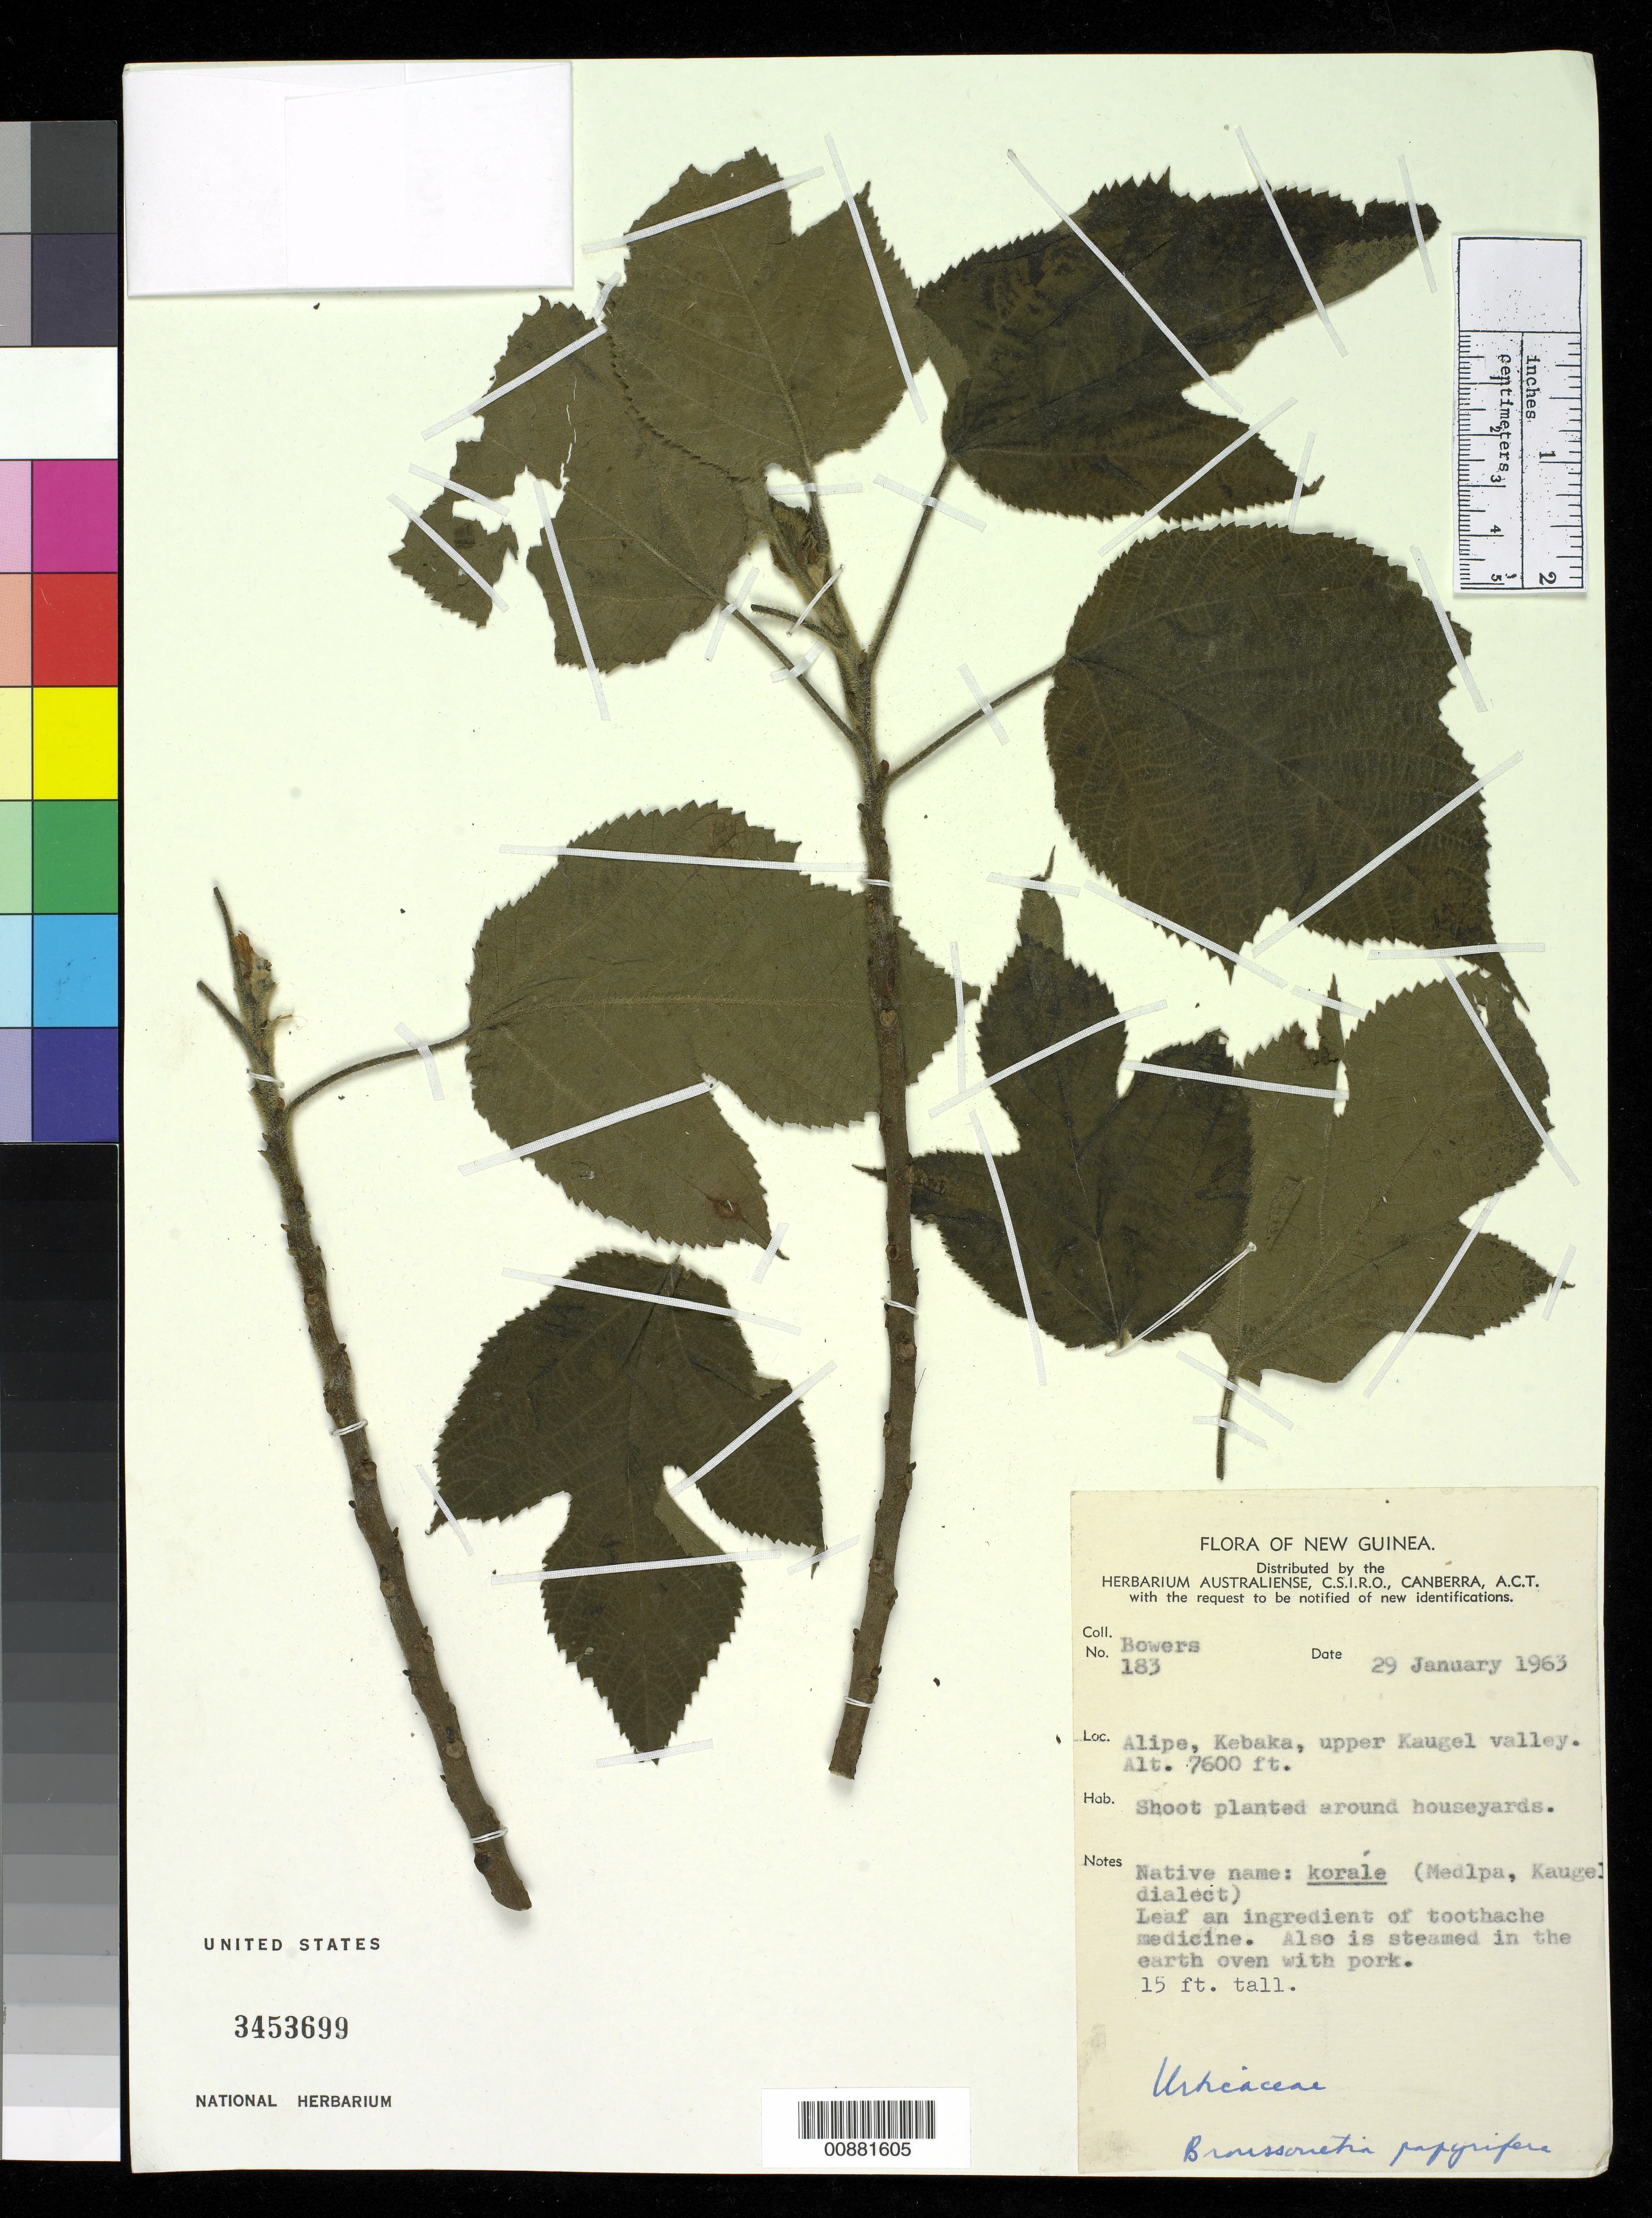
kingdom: Plantae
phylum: Tracheophyta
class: Magnoliopsida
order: Rosales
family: Moraceae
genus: Broussonetia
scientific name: Broussonetia papyrifera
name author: (L.) L'Hér. ex Vent.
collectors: N. Bowers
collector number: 183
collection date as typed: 29 Jan 1963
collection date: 1963-01-29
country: Papua New Guinea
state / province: Western Highlands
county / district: Mount Hagen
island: New Guinea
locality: Alipe, Kebaka, upper Kaugel valley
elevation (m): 2316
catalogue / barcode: US 3453699